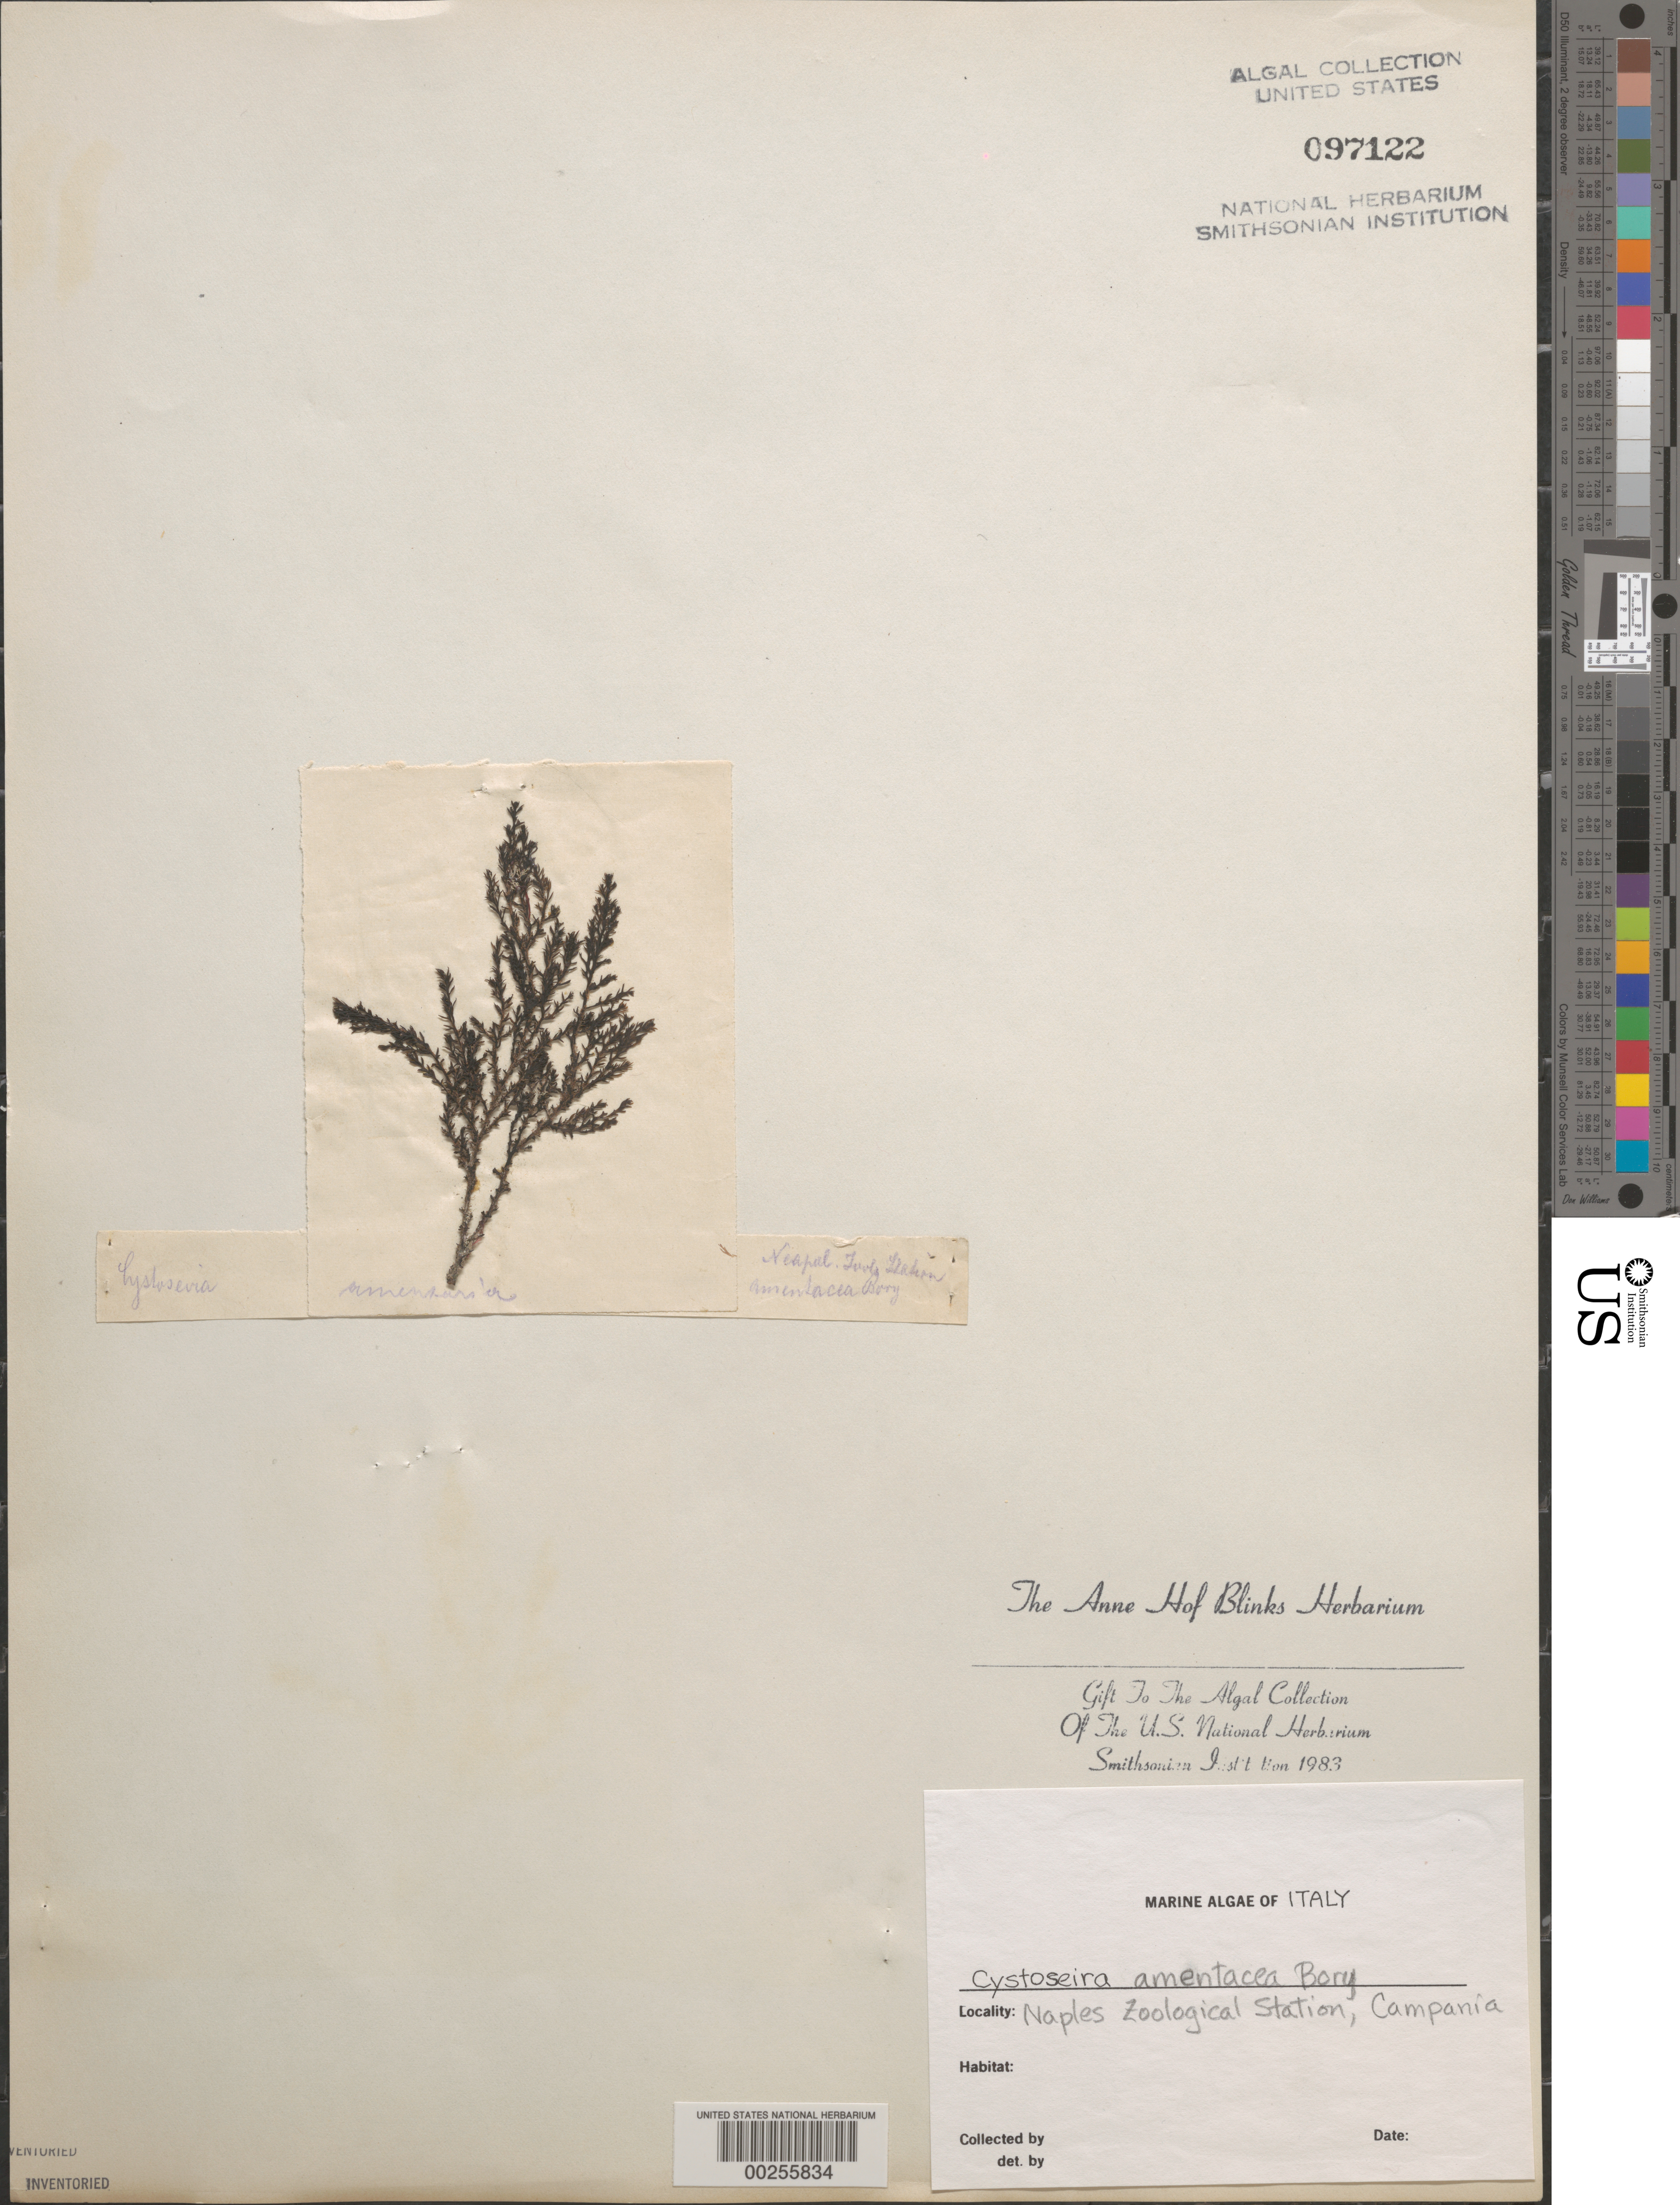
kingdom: Chromista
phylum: Ochrophyta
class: Phaeophyceae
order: Fucales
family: Sargassaceae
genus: Ericaria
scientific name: Ericaria amentacea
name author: (C. Agardh) Molinari & Guiry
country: Italy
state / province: Campania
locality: Naples (neapel), zoological station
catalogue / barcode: US 97122